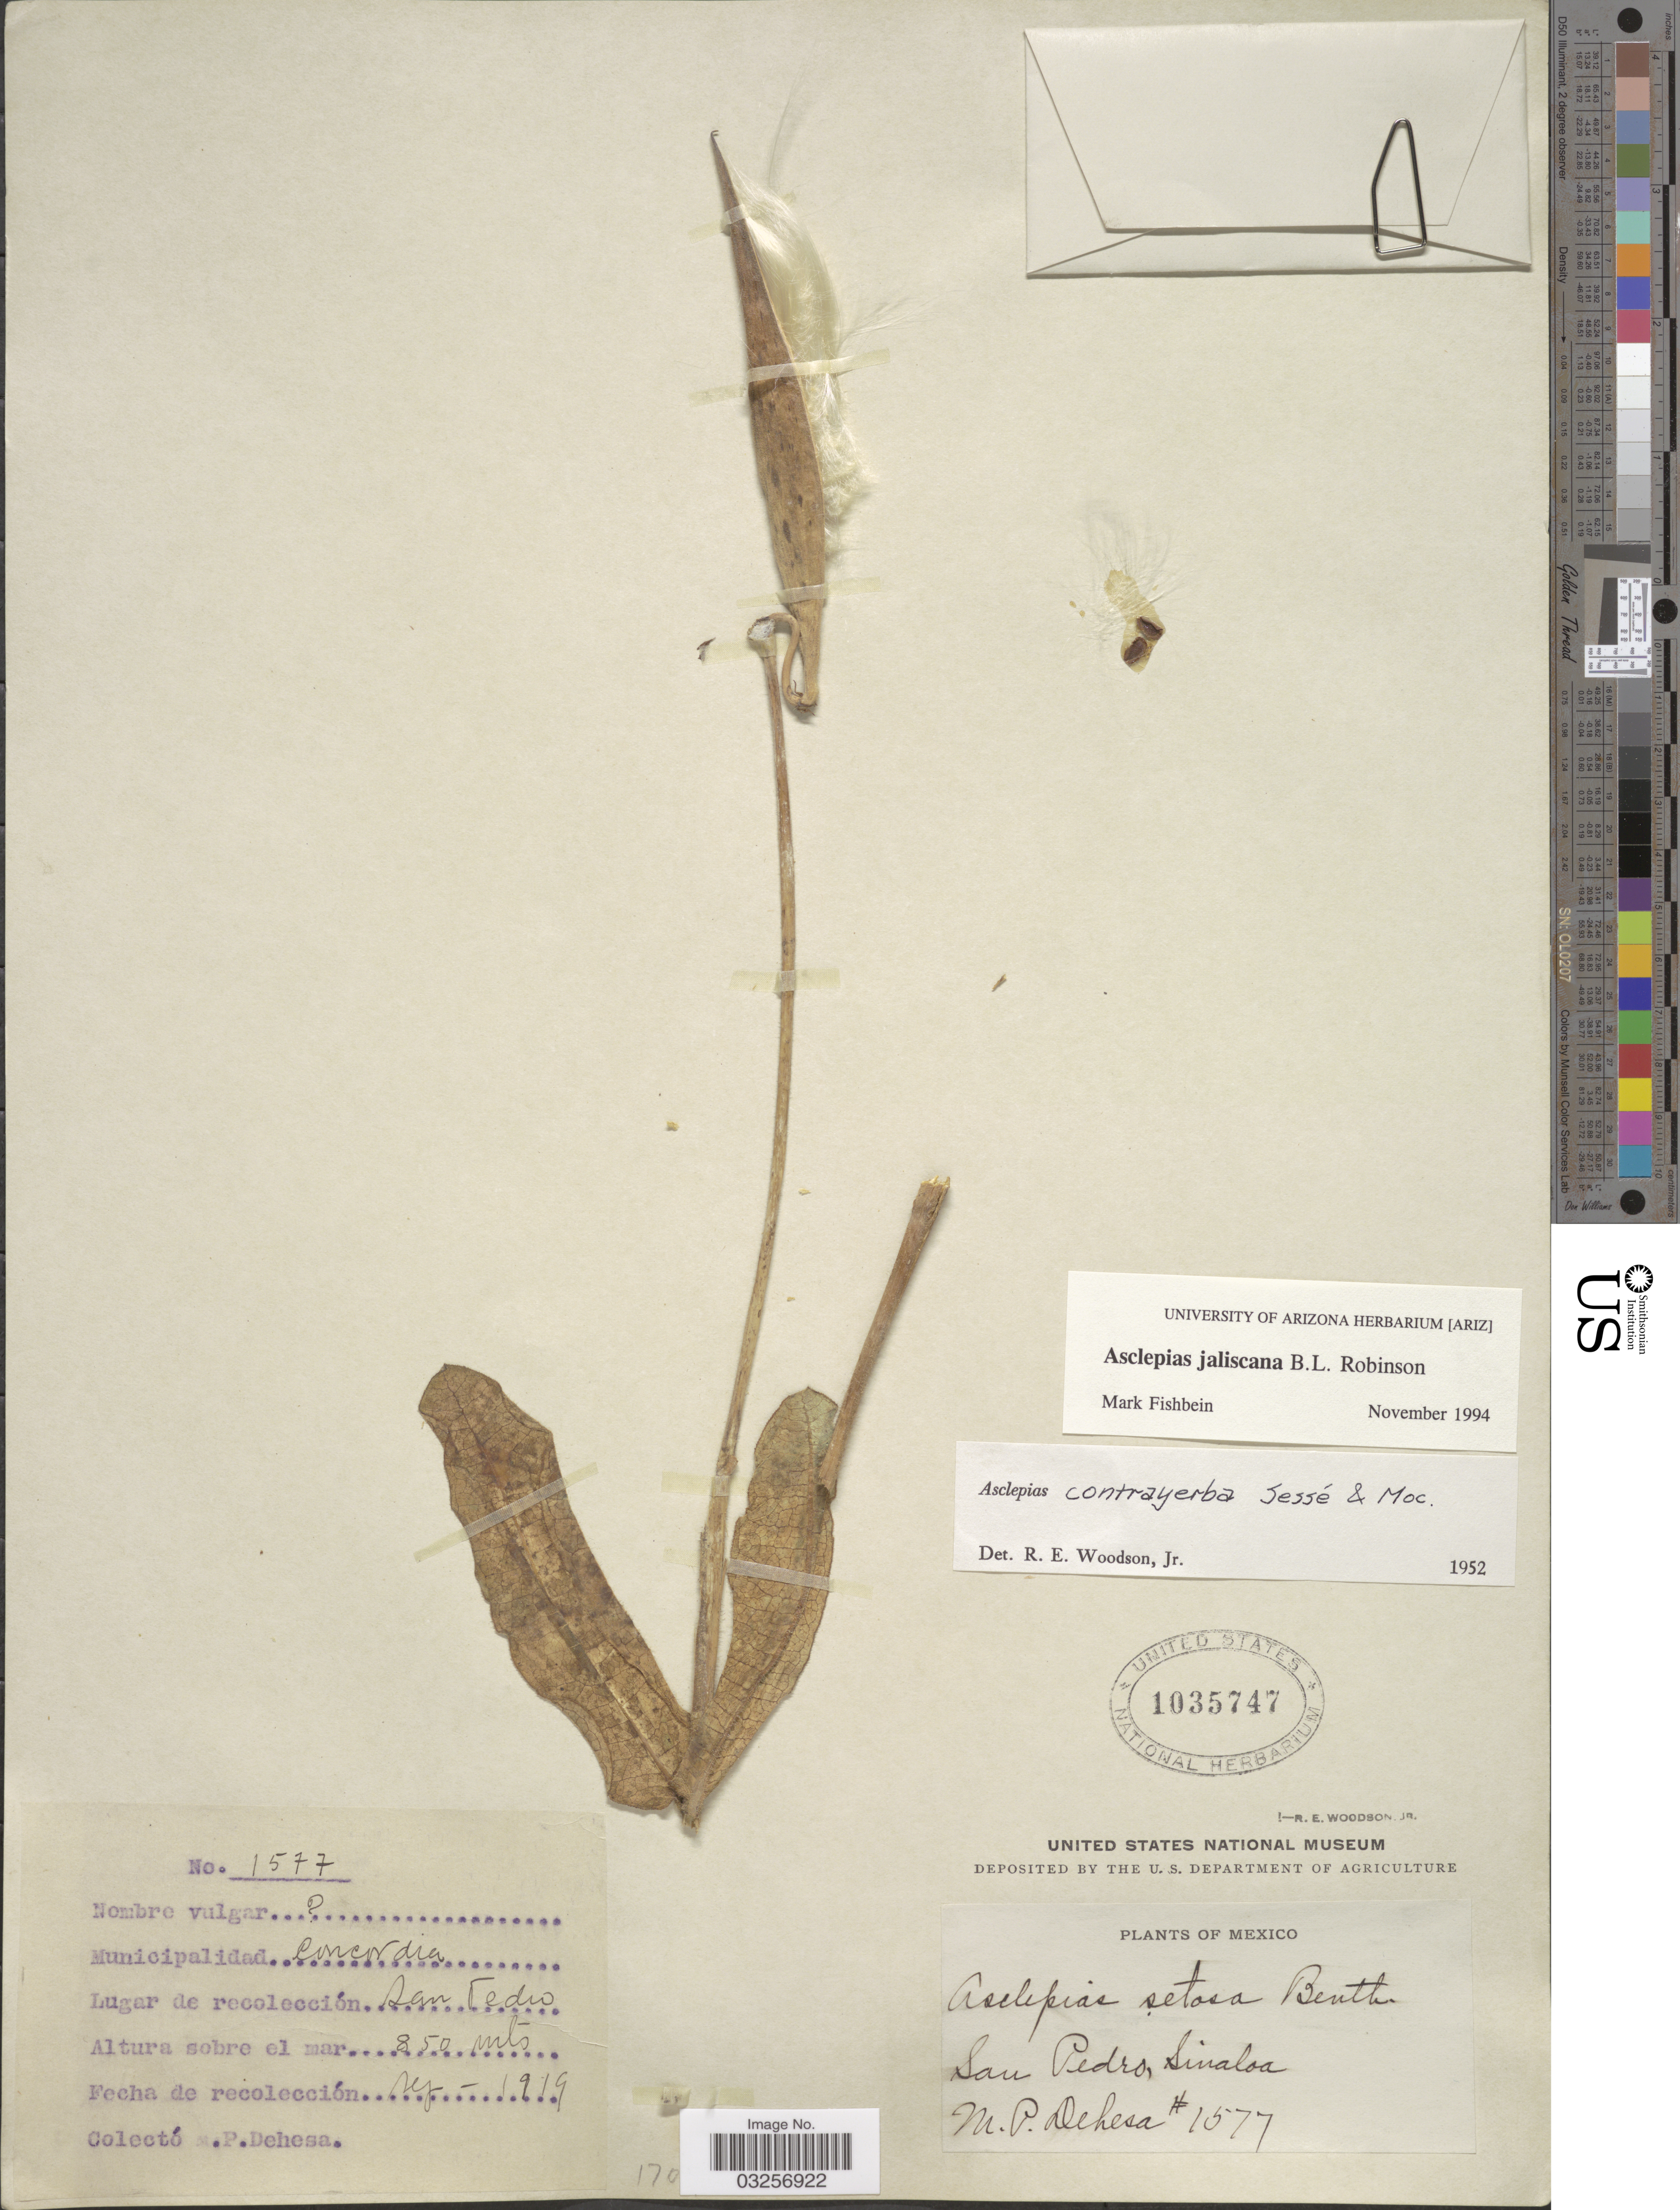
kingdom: Plantae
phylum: Tracheophyta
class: Magnoliopsida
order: Gentianales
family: Apocynaceae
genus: Asclepias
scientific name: Asclepias jaliscana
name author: B.L. Rob.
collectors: M. Dehesa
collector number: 1577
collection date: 1919-09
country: Mexico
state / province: Sinaloa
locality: San Pedro.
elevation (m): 850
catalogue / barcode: US 1035747